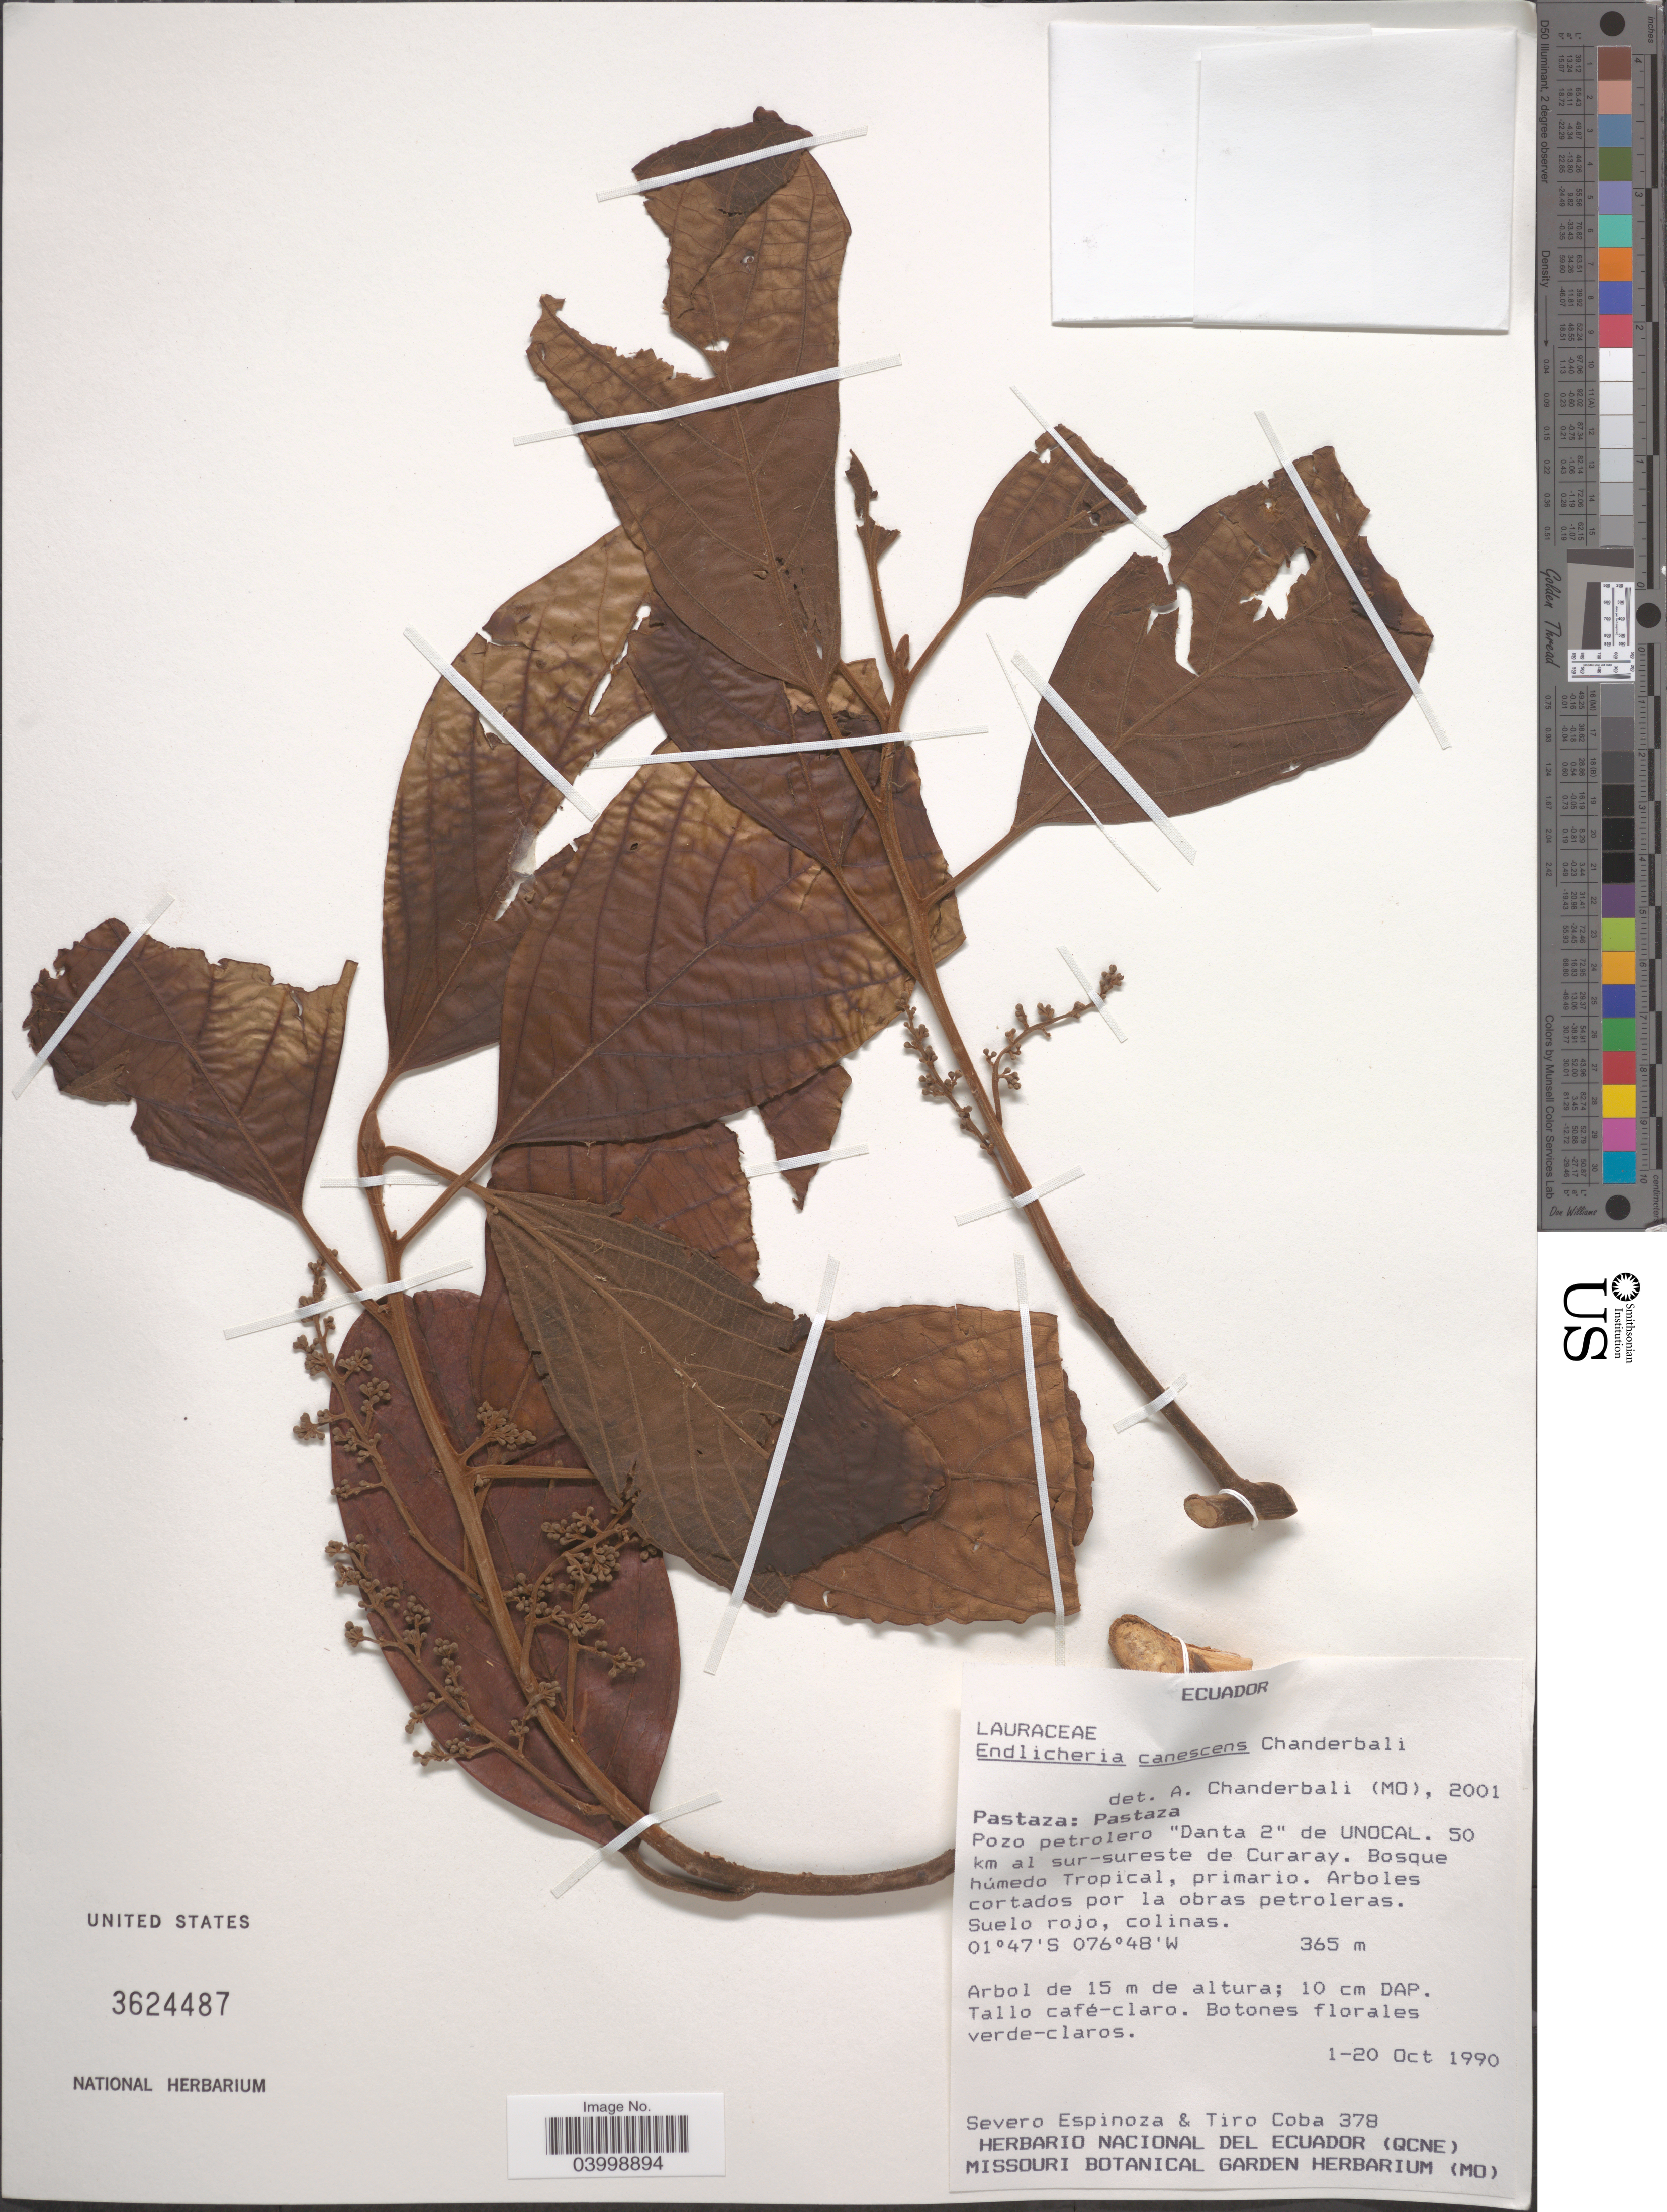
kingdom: Plantae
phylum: Tracheophyta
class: Magnoliopsida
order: Laurales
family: Lauraceae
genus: Endlicheria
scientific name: Endlicheria canescens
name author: Chanderb.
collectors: S. Espinoza & T. Coba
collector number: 378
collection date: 1990-10-01/1990-10-20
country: Ecuador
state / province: Pastaza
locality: Pastaza. Pozo petrolero "Danta 2" de UNOCAL. 50 km al sur-sureste de Curaray. Bosque húmedo Tropical, primario.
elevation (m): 365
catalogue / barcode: US 3624487